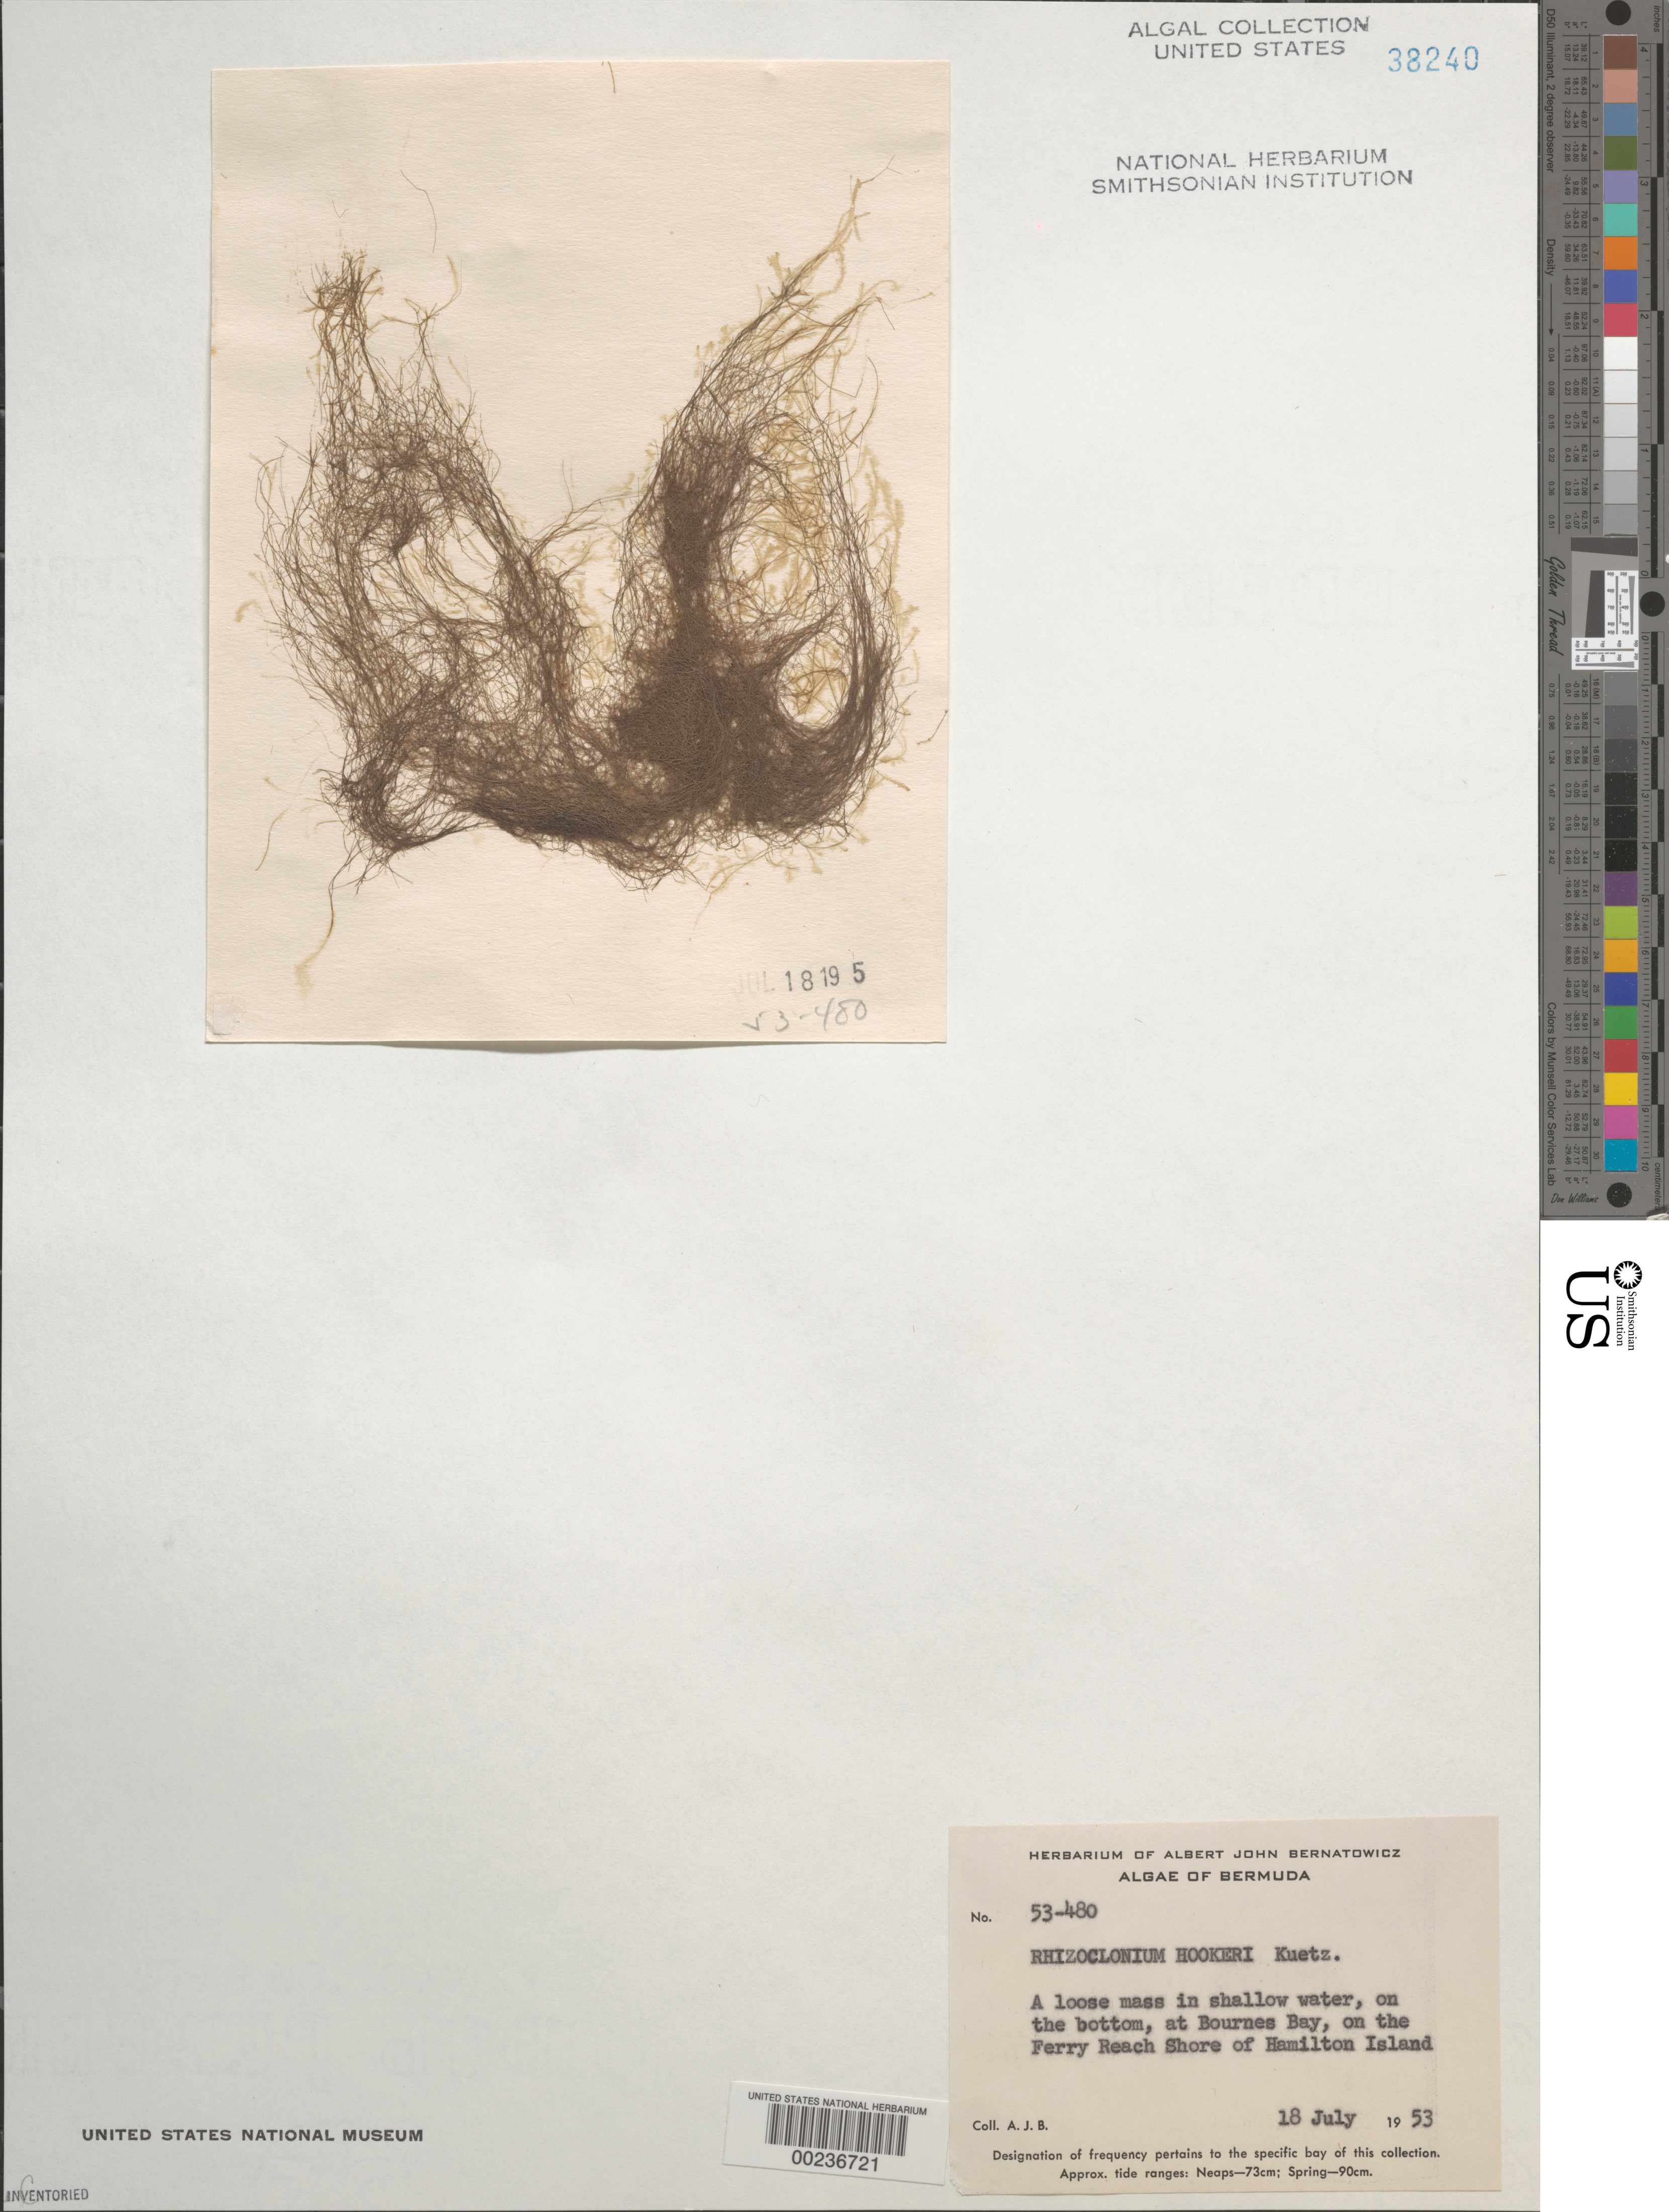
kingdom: Plantae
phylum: Chlorophyta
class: Ulvophyceae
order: Cladophorales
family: Cladophoraceae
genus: Pseudorhizoclonium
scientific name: Pseudorhizoclonium africanum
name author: (Kütz.) C. Boedeker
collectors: A. Bernatowicz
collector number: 53-480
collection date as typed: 18 Jul 1953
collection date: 1953-07-18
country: Bermuda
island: Bermuda Island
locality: Bournes Bay, Ferry Reach shore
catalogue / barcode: US 38240